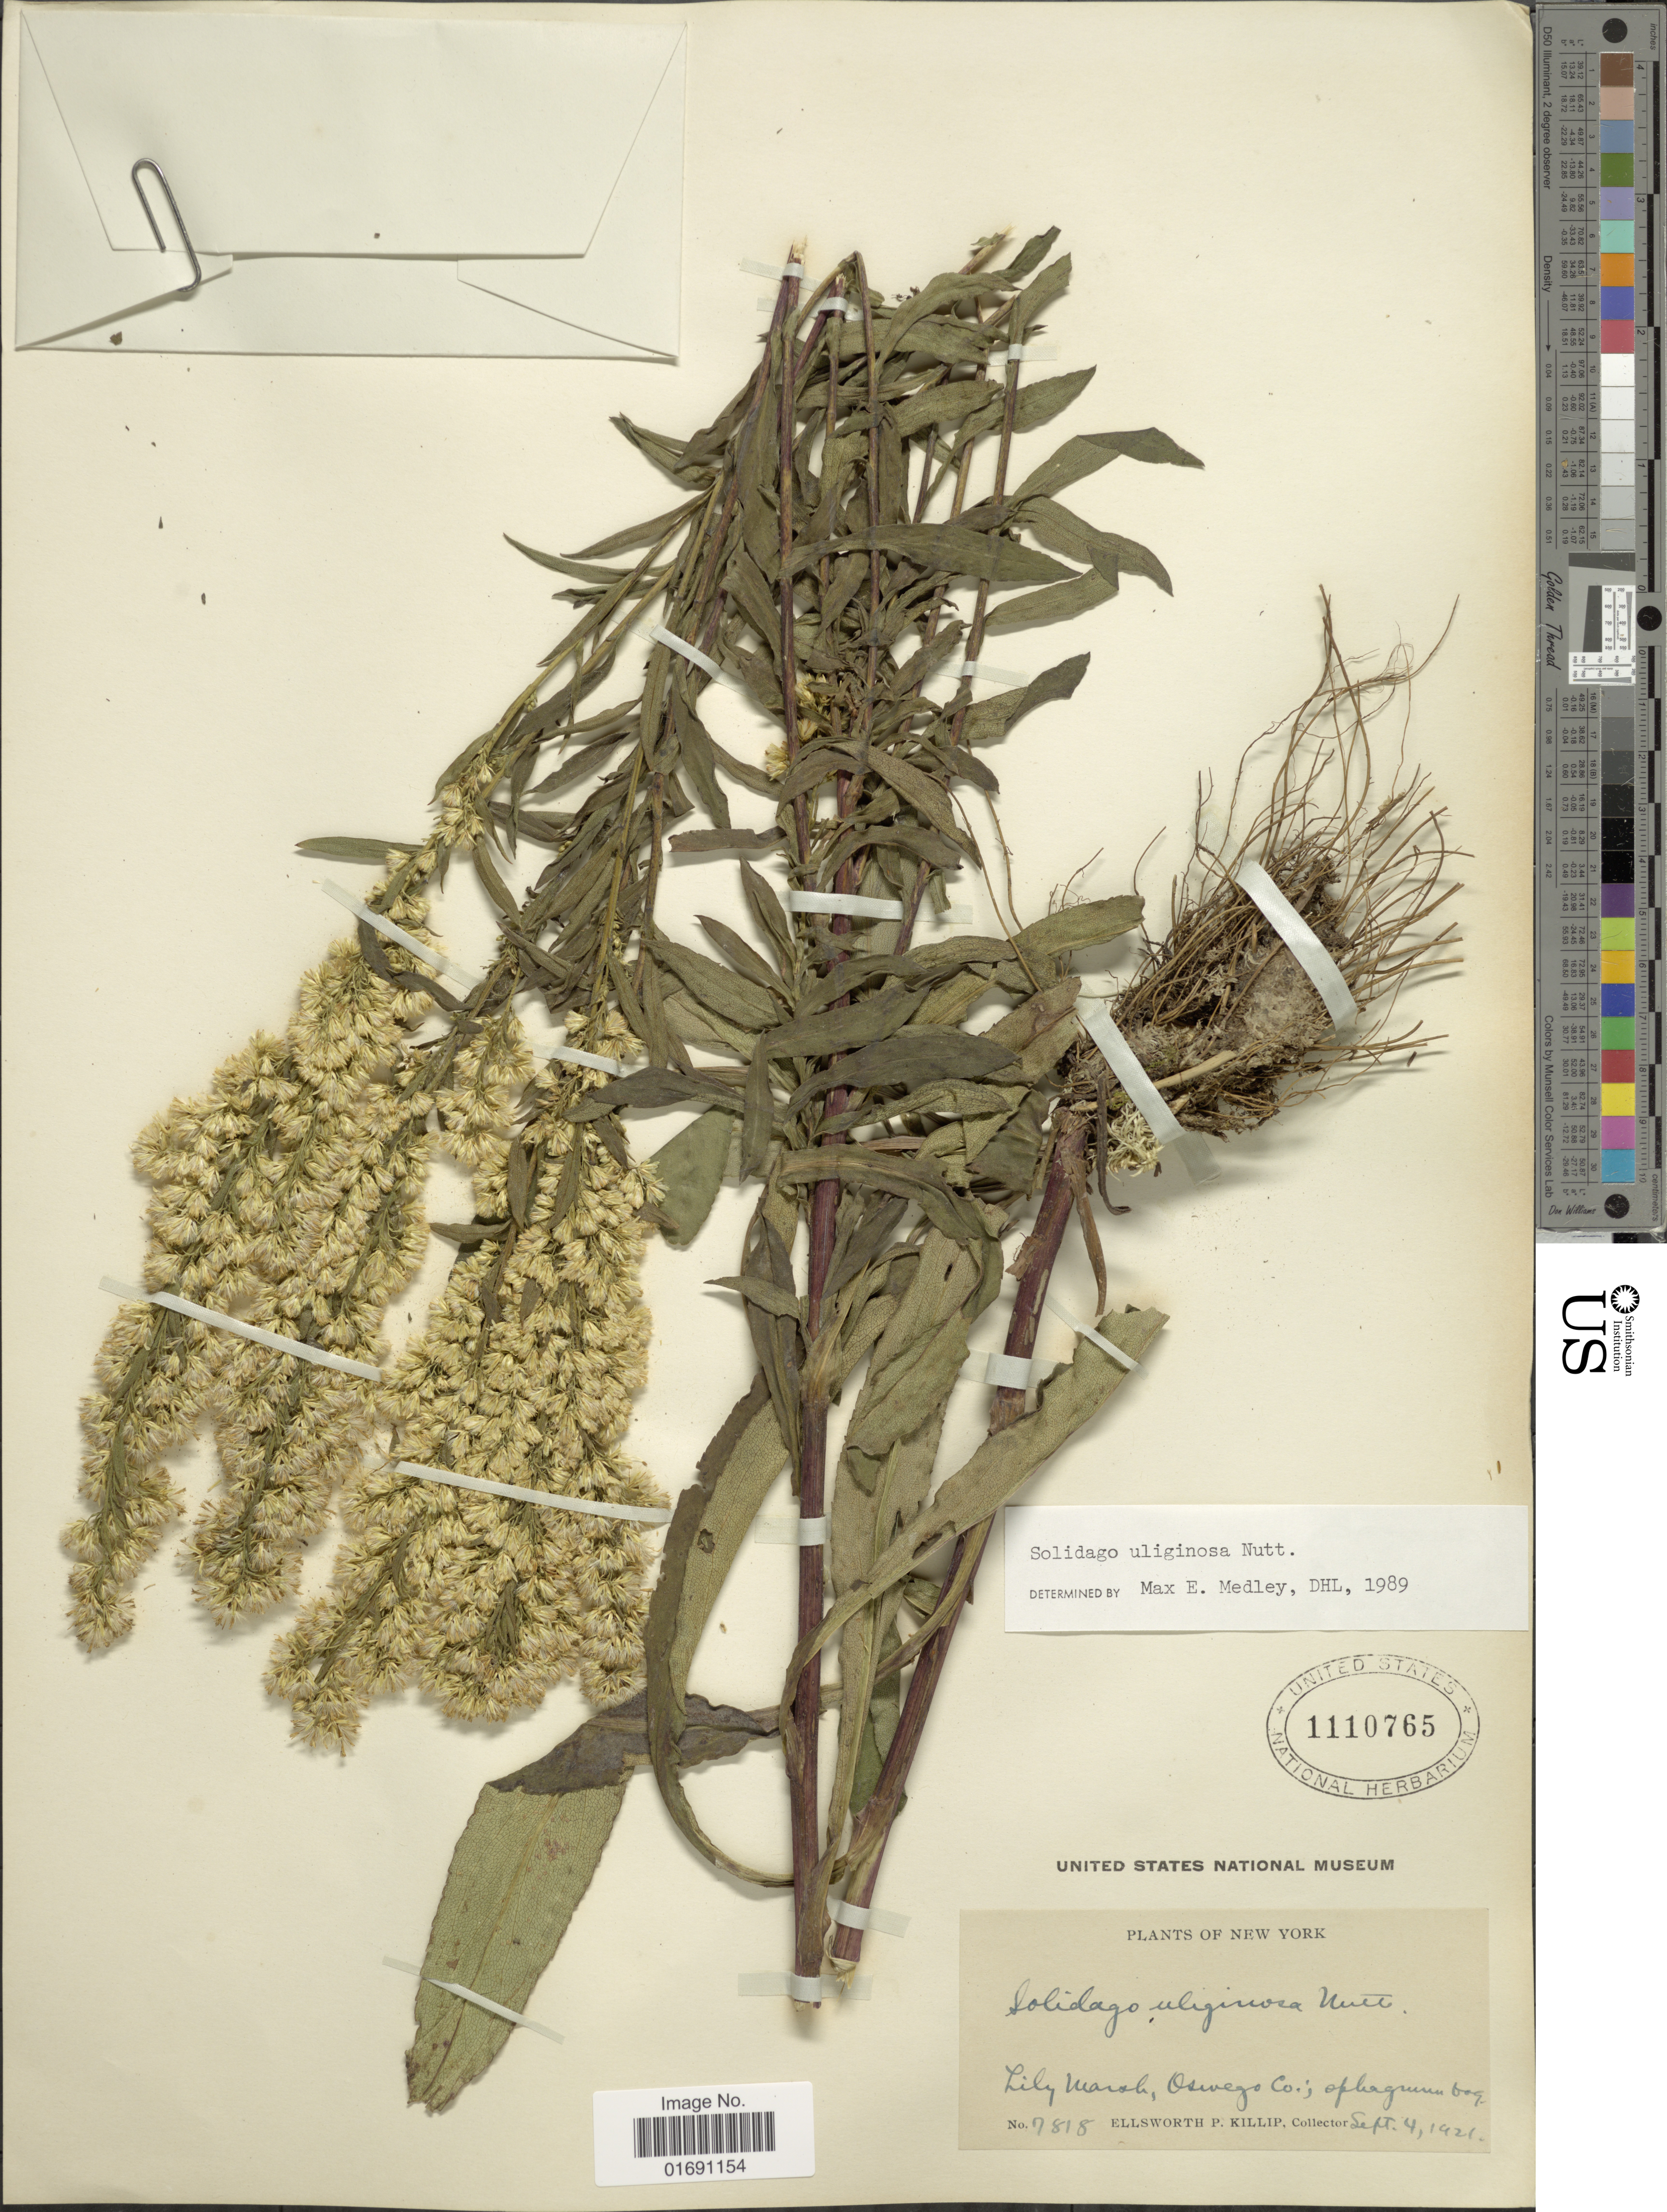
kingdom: Plantae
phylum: Tracheophyta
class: Magnoliopsida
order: Asterales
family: Asteraceae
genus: Solidago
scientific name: Solidago uliginosa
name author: Nutt.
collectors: E. P. Killip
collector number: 7818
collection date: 1921-09-04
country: United States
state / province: New York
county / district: Oswego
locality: Lily Marsh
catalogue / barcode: US 1110765